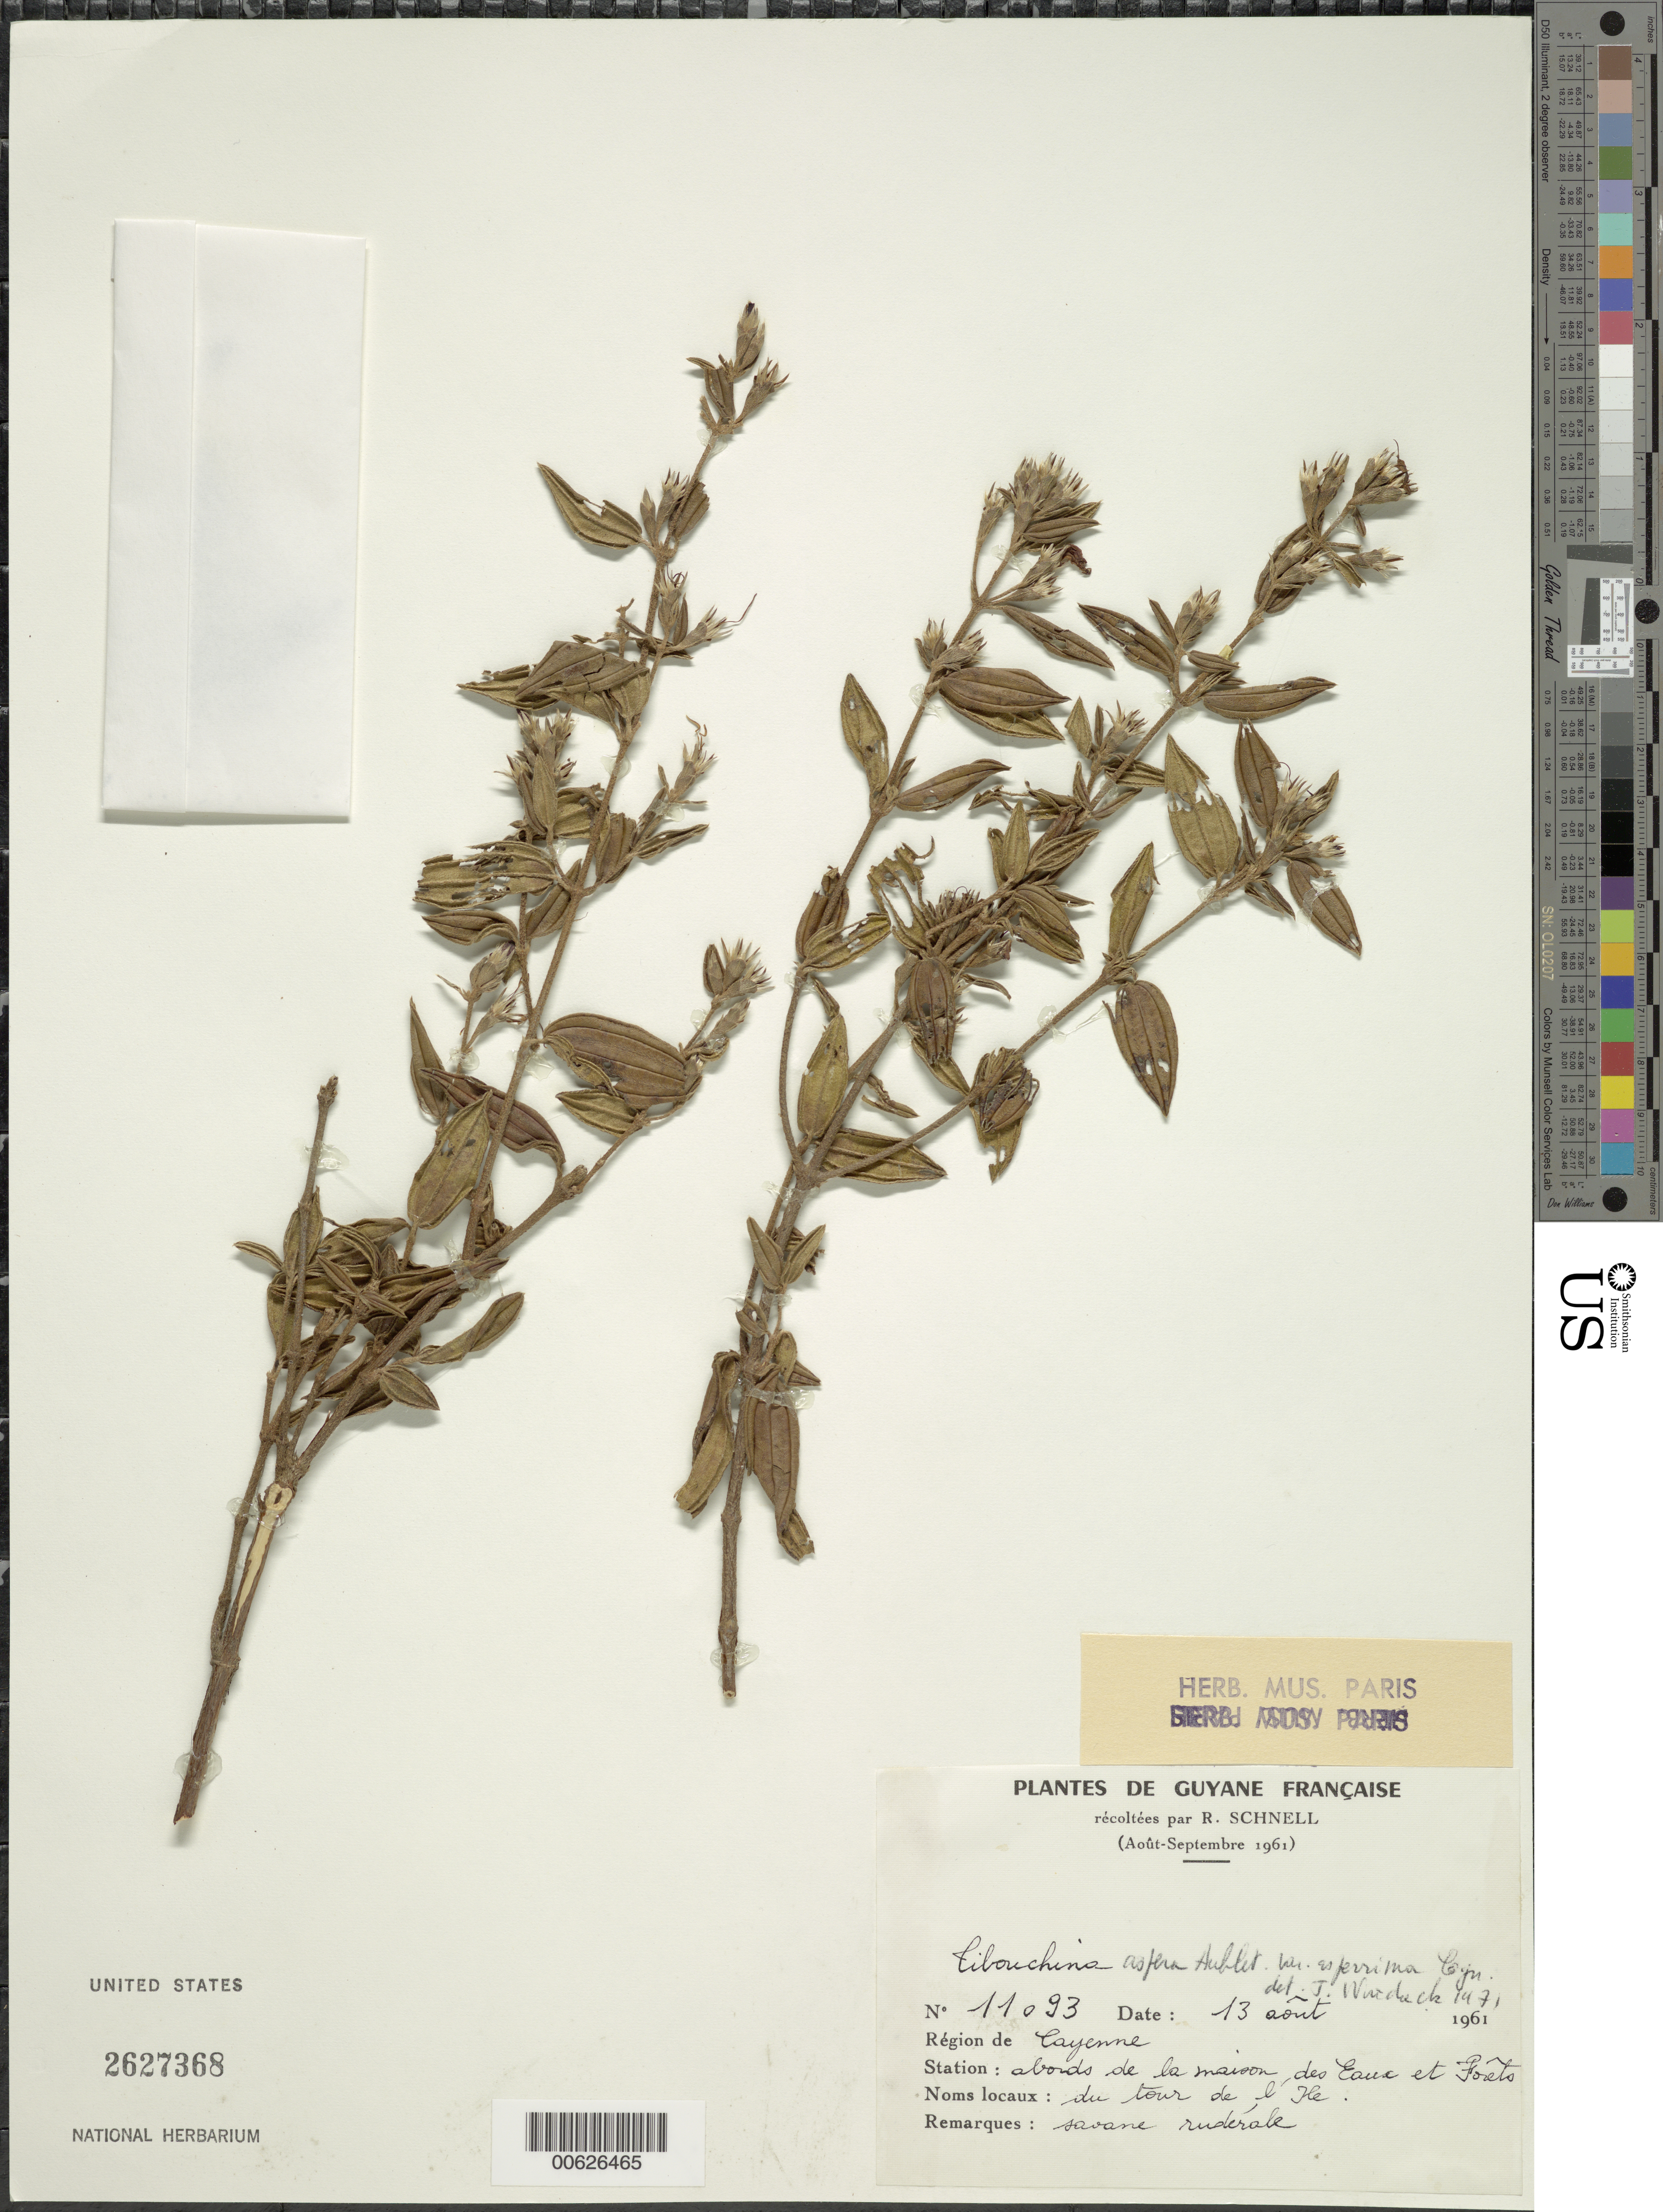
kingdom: Plantae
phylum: Tracheophyta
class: Magnoliopsida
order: Myrtales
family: Melastomataceae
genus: Tibouchina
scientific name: Tibouchina aspera var. asperrima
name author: Cogn.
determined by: Wurdack, John J., (US), US (UNITED STATES)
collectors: R. A. Schnell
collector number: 11093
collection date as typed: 13-Aug-61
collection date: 1961-08-13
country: French Guiana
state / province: Cayenne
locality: Cayenne. Abords de la maison des Eaux et Forêts, du tour de l'Ile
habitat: Savane ruderale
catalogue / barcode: US 2627368